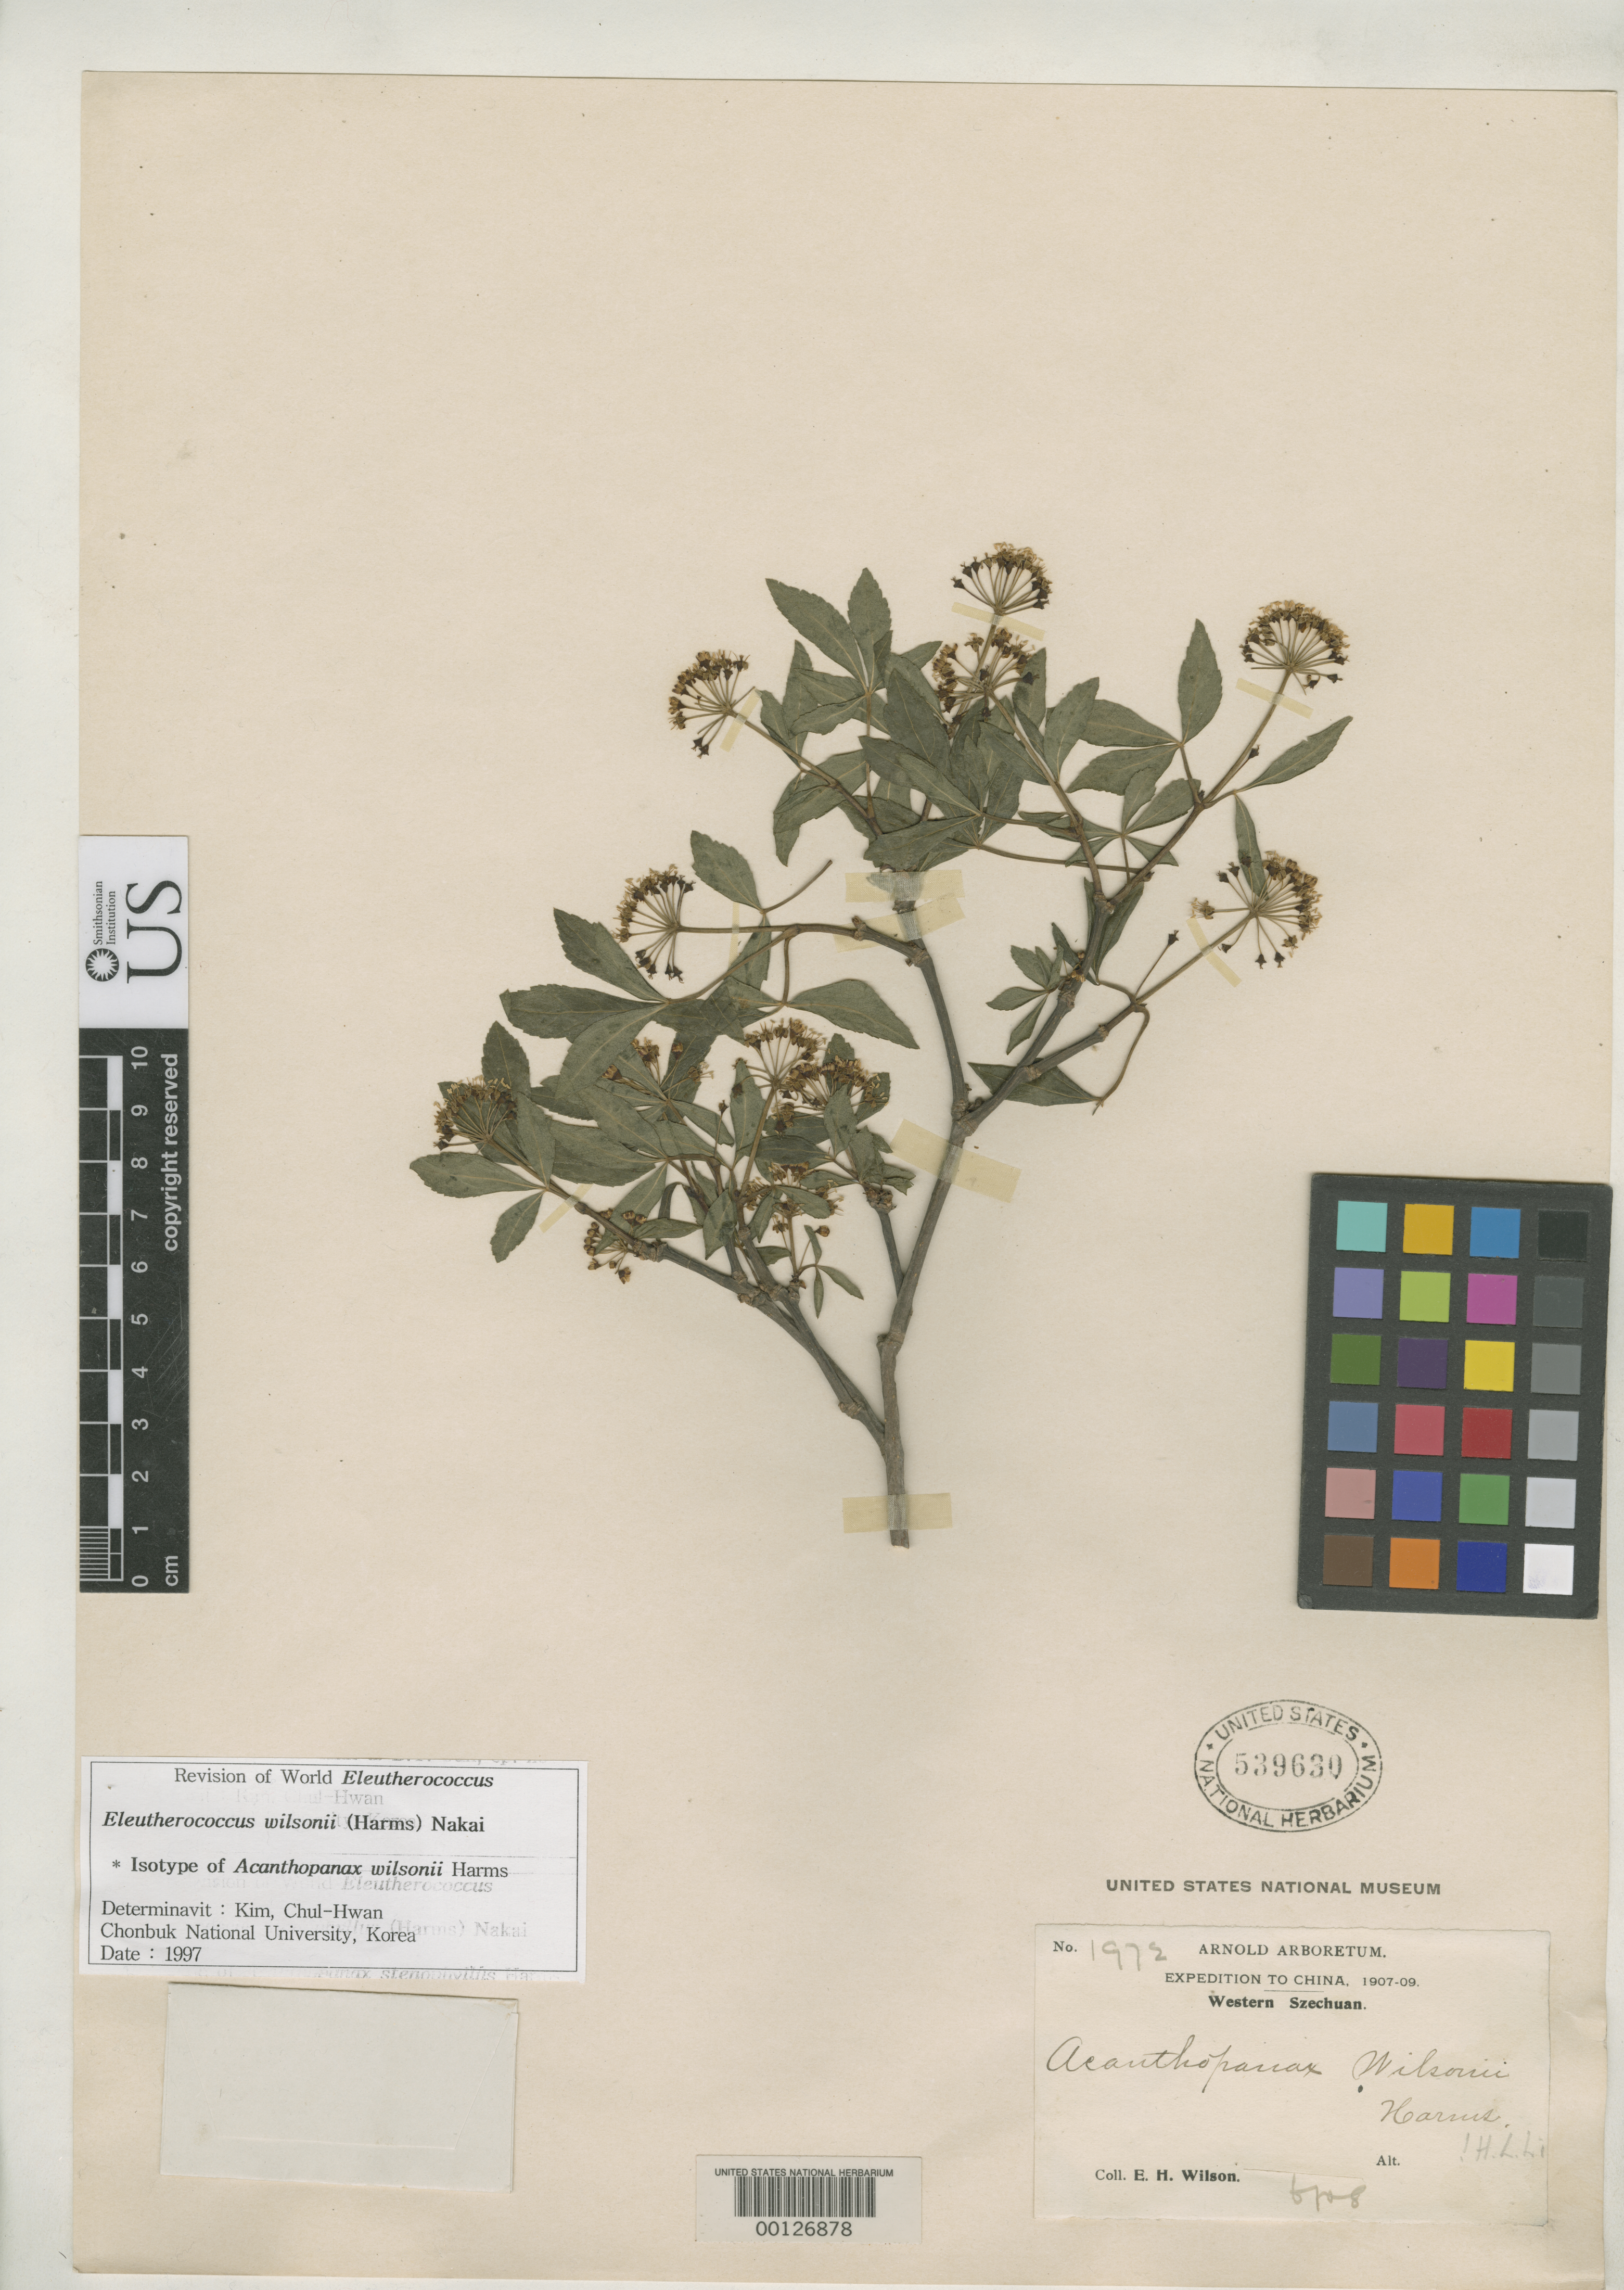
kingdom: Plantae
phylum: Tracheophyta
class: Magnoliopsida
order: Apiales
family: Araliaceae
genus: Acanthopanax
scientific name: Acanthopanax wilsonii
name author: Harms in Sarg.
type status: Isotype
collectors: E. H. Wilson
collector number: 1972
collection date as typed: Jun 1908 to -- Aug 1908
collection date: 1908-06/1908-08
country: China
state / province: Sichuan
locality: Pan-lan-shan.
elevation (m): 2400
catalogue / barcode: US 539630